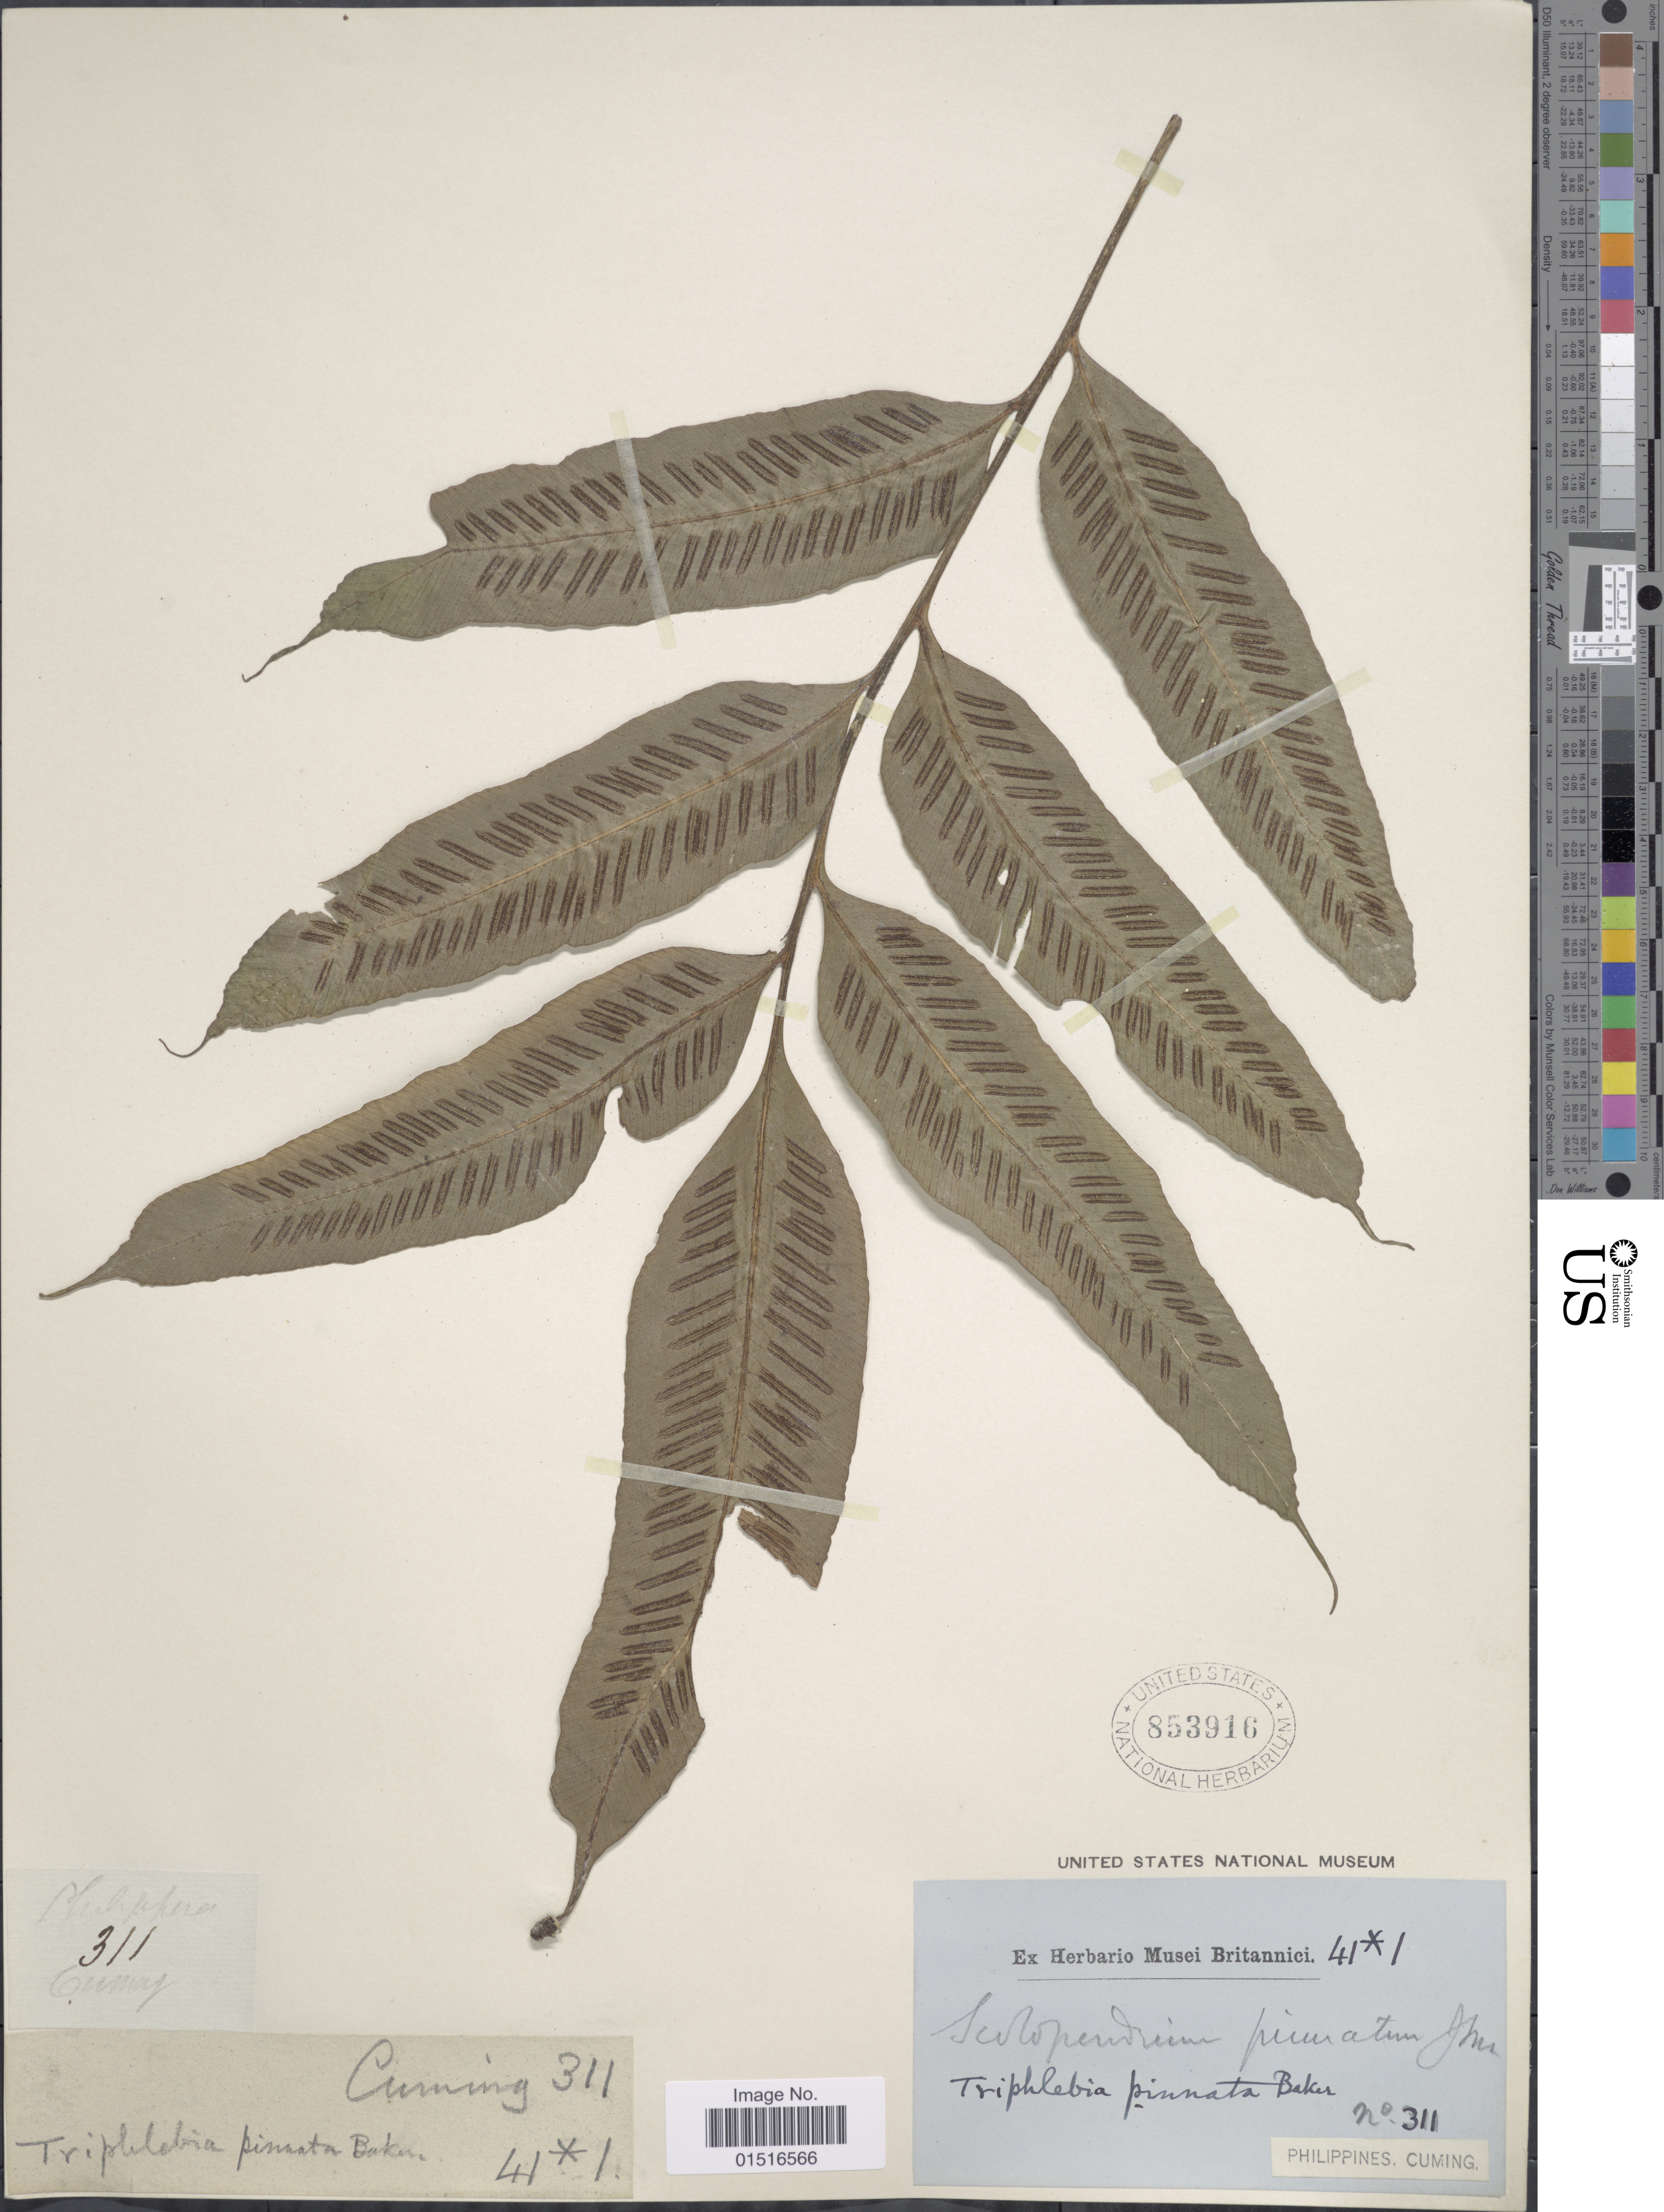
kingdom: Plantae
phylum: Tracheophyta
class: Polypodiopsida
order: Polypodiales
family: Aspleniaceae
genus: Asplenium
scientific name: Asplenium longifolium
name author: D. Don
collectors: -. Cuming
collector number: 311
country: Philippines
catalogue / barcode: US 853916